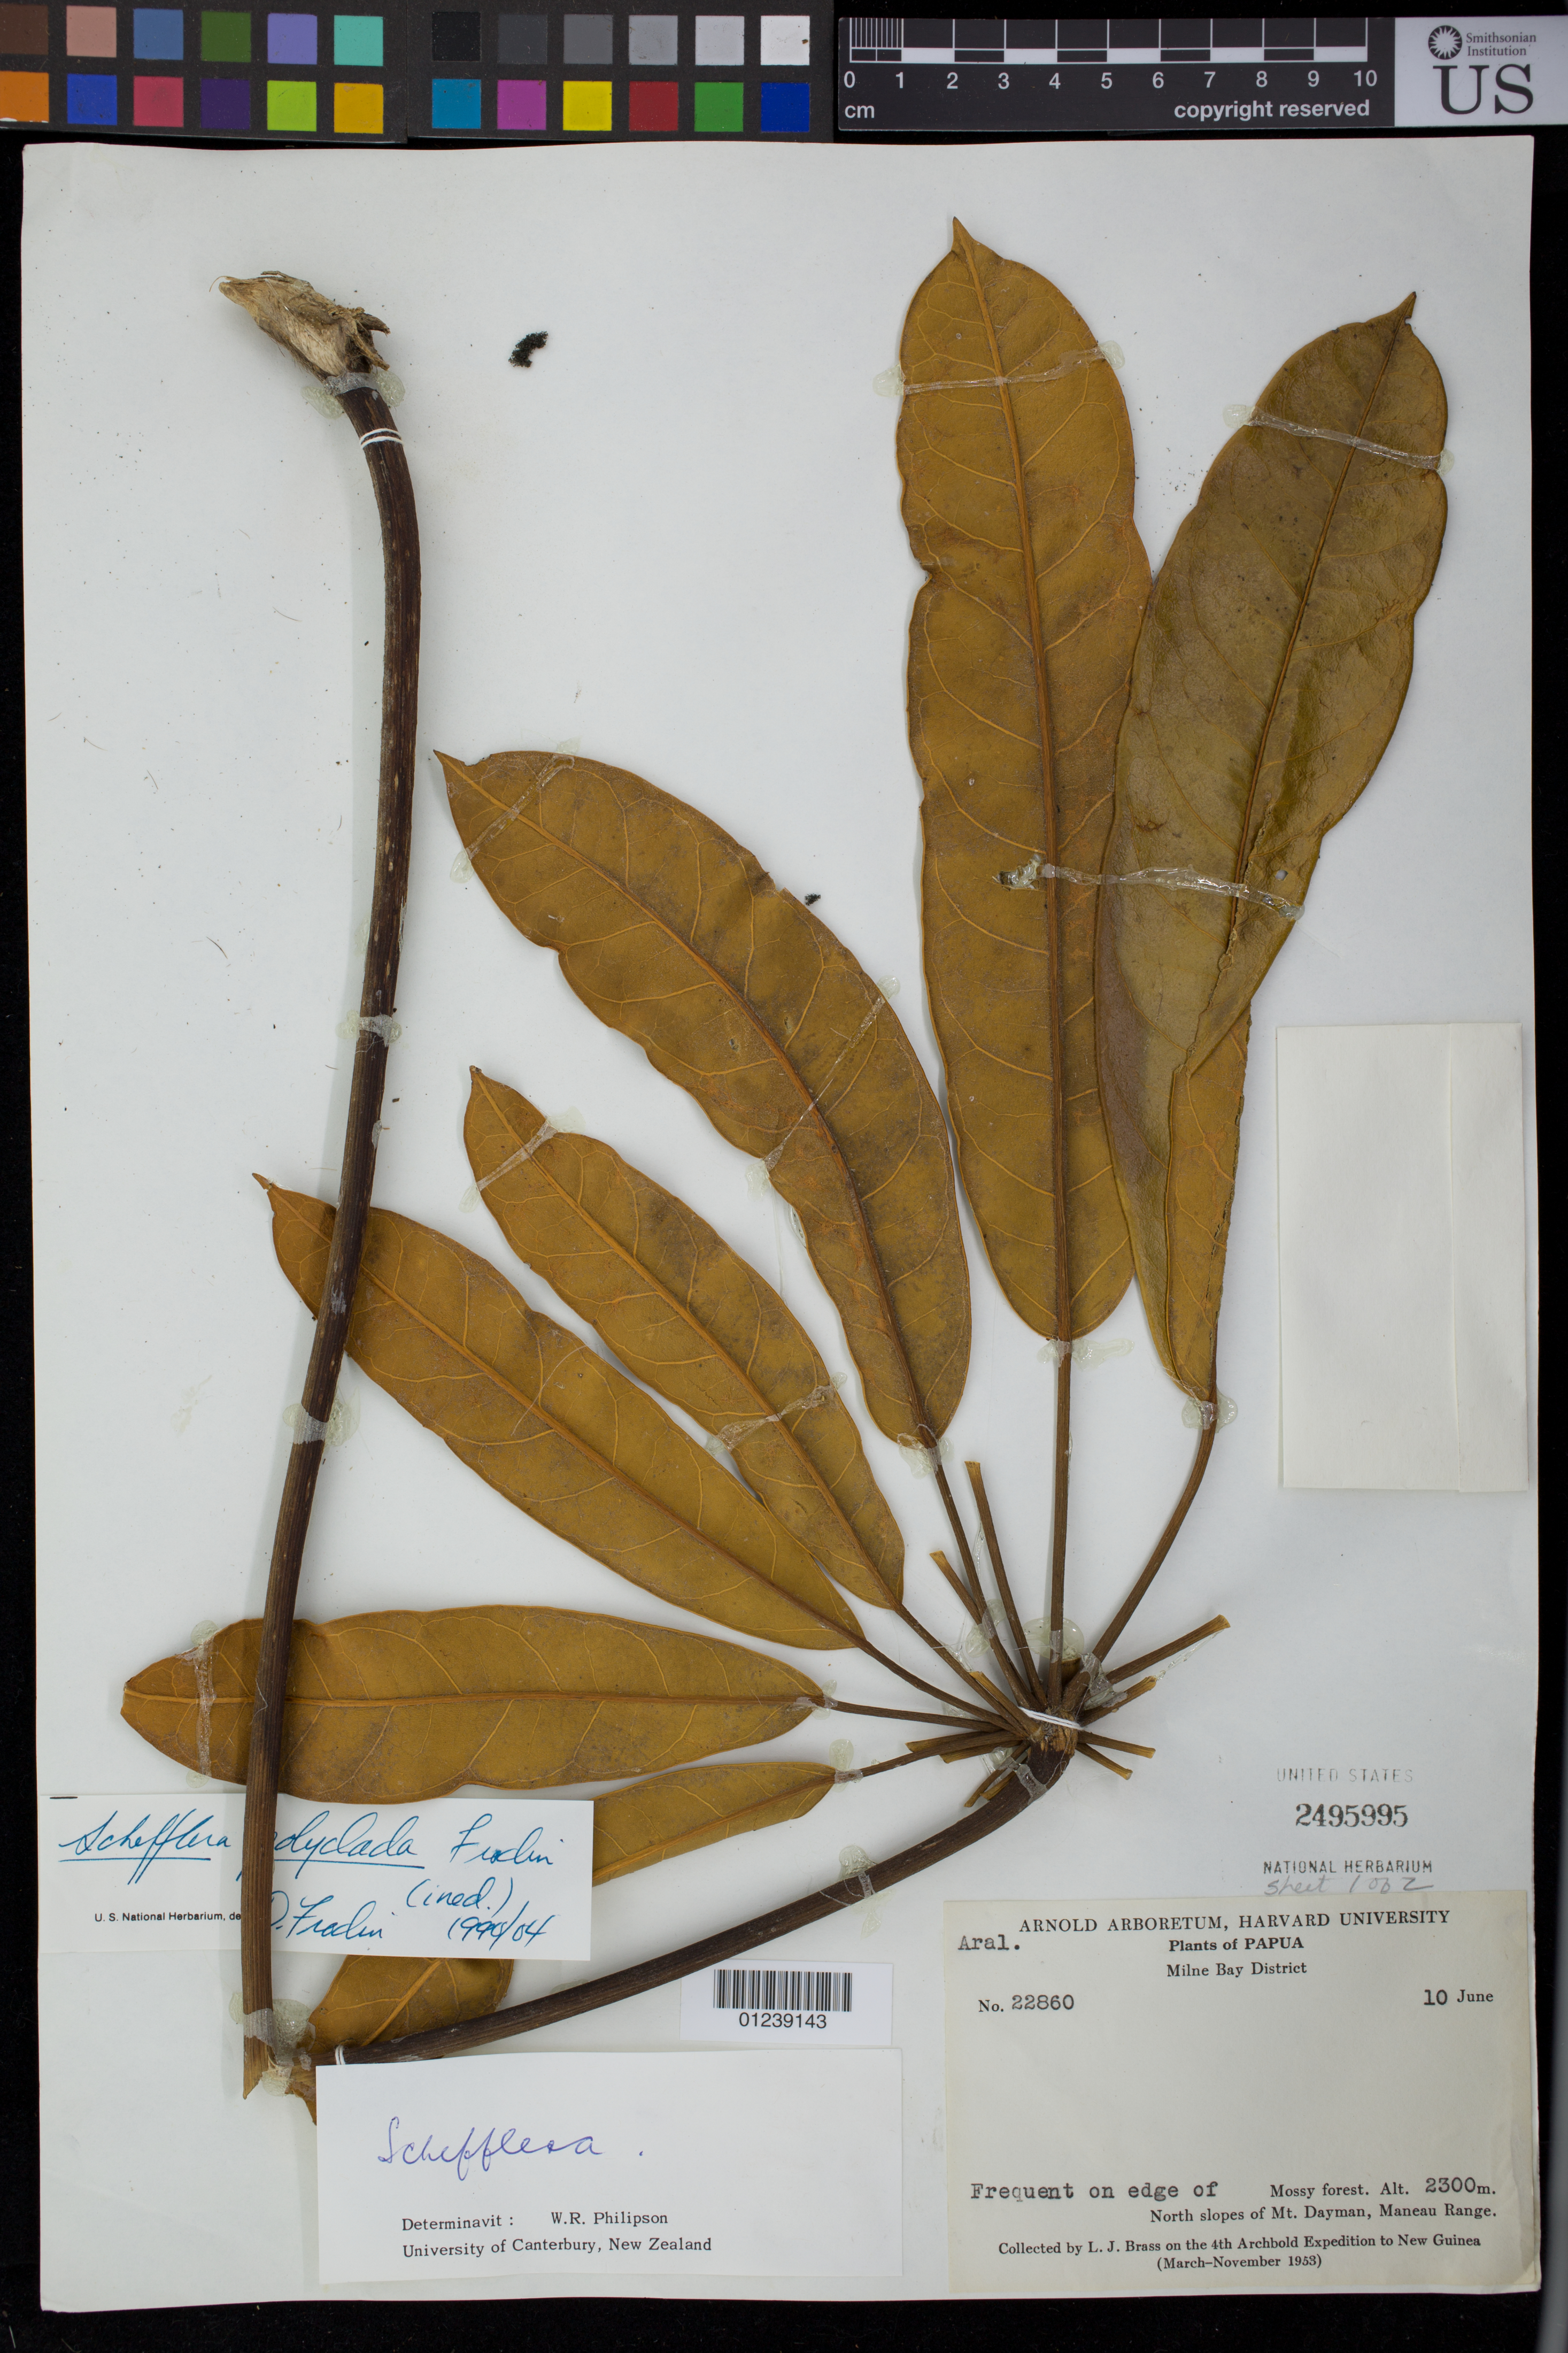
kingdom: Plantae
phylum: Tracheophyta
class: Magnoliopsida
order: Apiales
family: Araliaceae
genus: Heptapleurum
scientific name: Heptapleurum polycladum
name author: (Frodin) G. M. Plunkett & Lowry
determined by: Wagner, W. L., (BOT), Smithsonian Institution - National Museum of Natural History (UNITED STATES)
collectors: L. J. Brass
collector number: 22860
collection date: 1953-06-10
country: Papua New Guinea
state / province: Milne Bay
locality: North slopes of Mt. Dayman, Maneau Range.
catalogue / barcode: US 2495995